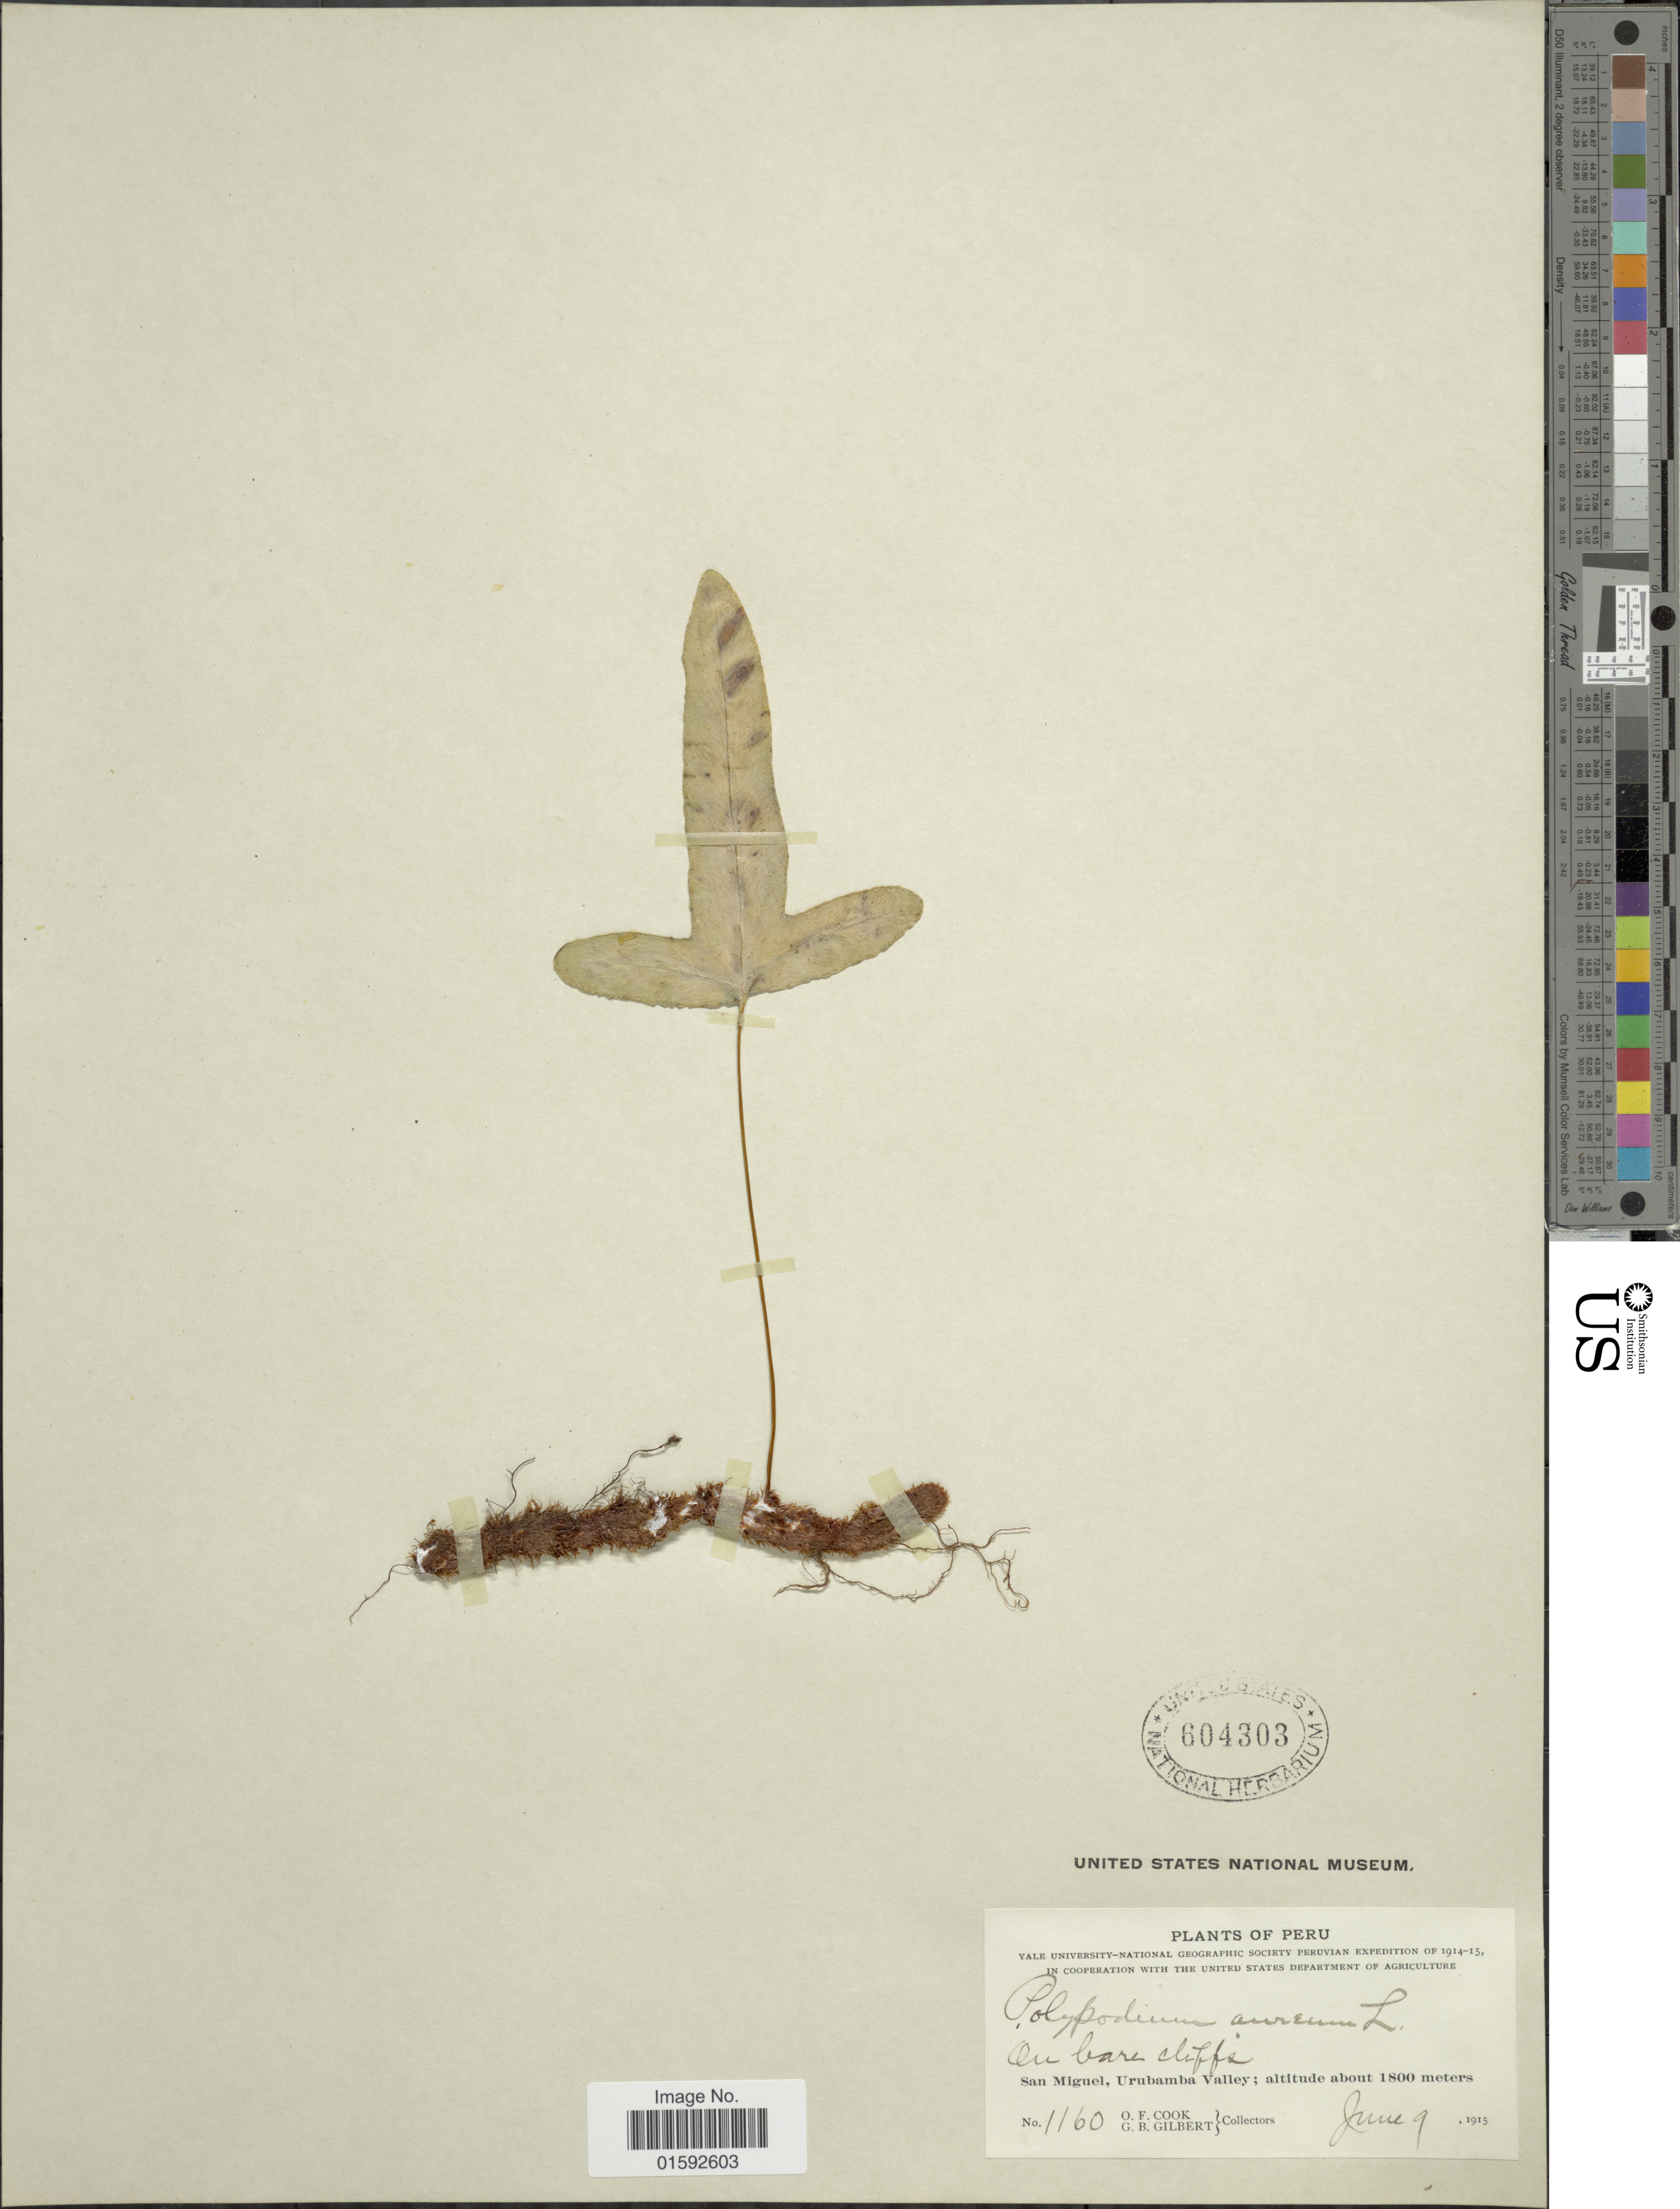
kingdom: Plantae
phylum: Tracheophyta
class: Polypodiopsida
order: Polypodiales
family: Polypodiaceae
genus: Phlebodium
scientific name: Phlebodium pseudoaureum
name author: (Cav.) Lellinger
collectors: O. F. Cook & G. B. Gilbert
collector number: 1160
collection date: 1915-06-09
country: Peru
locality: Peru, San Miguel, Urubamba Valley.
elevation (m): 1800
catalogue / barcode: US 604303